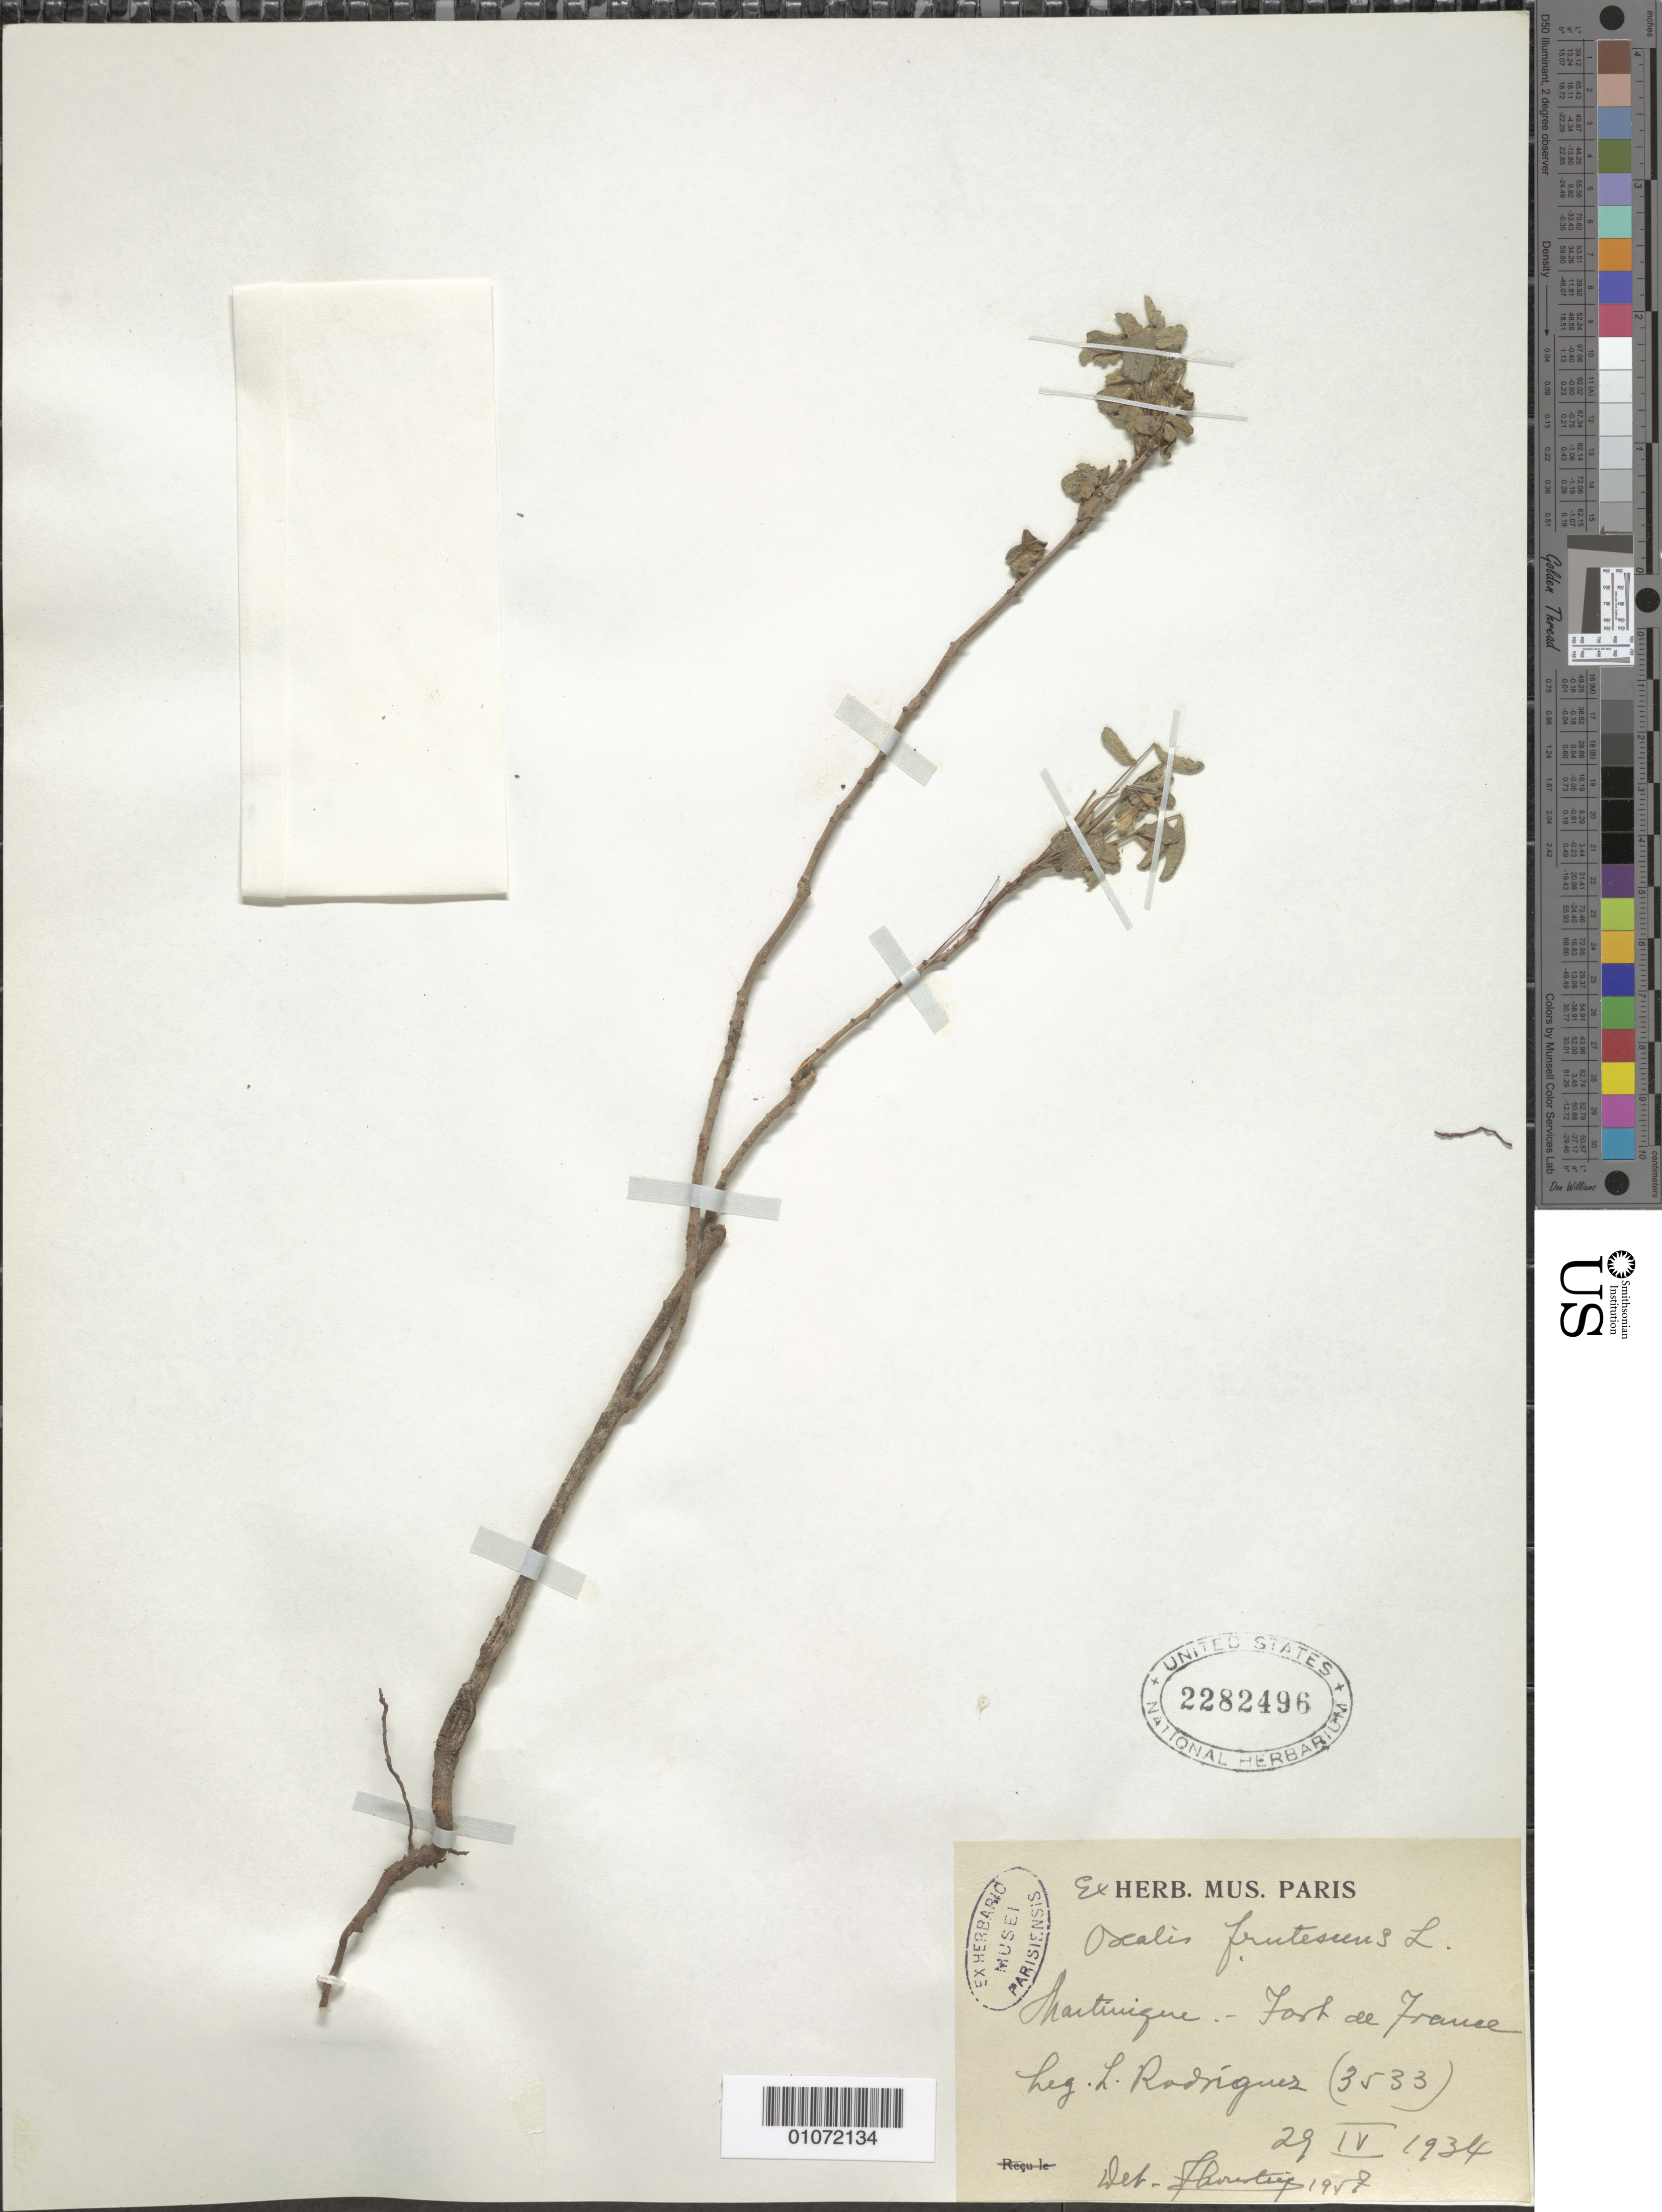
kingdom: Plantae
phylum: Tracheophyta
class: Magnoliopsida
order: Oxalidales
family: Oxalidaceae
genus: Oxalis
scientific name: Oxalis frutescens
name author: L.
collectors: L. Rodriguez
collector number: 3533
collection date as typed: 29 Apr 1934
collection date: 1934-04-29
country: Martinique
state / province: Fort-de-France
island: Martinique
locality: Fort de France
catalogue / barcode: US 2282496